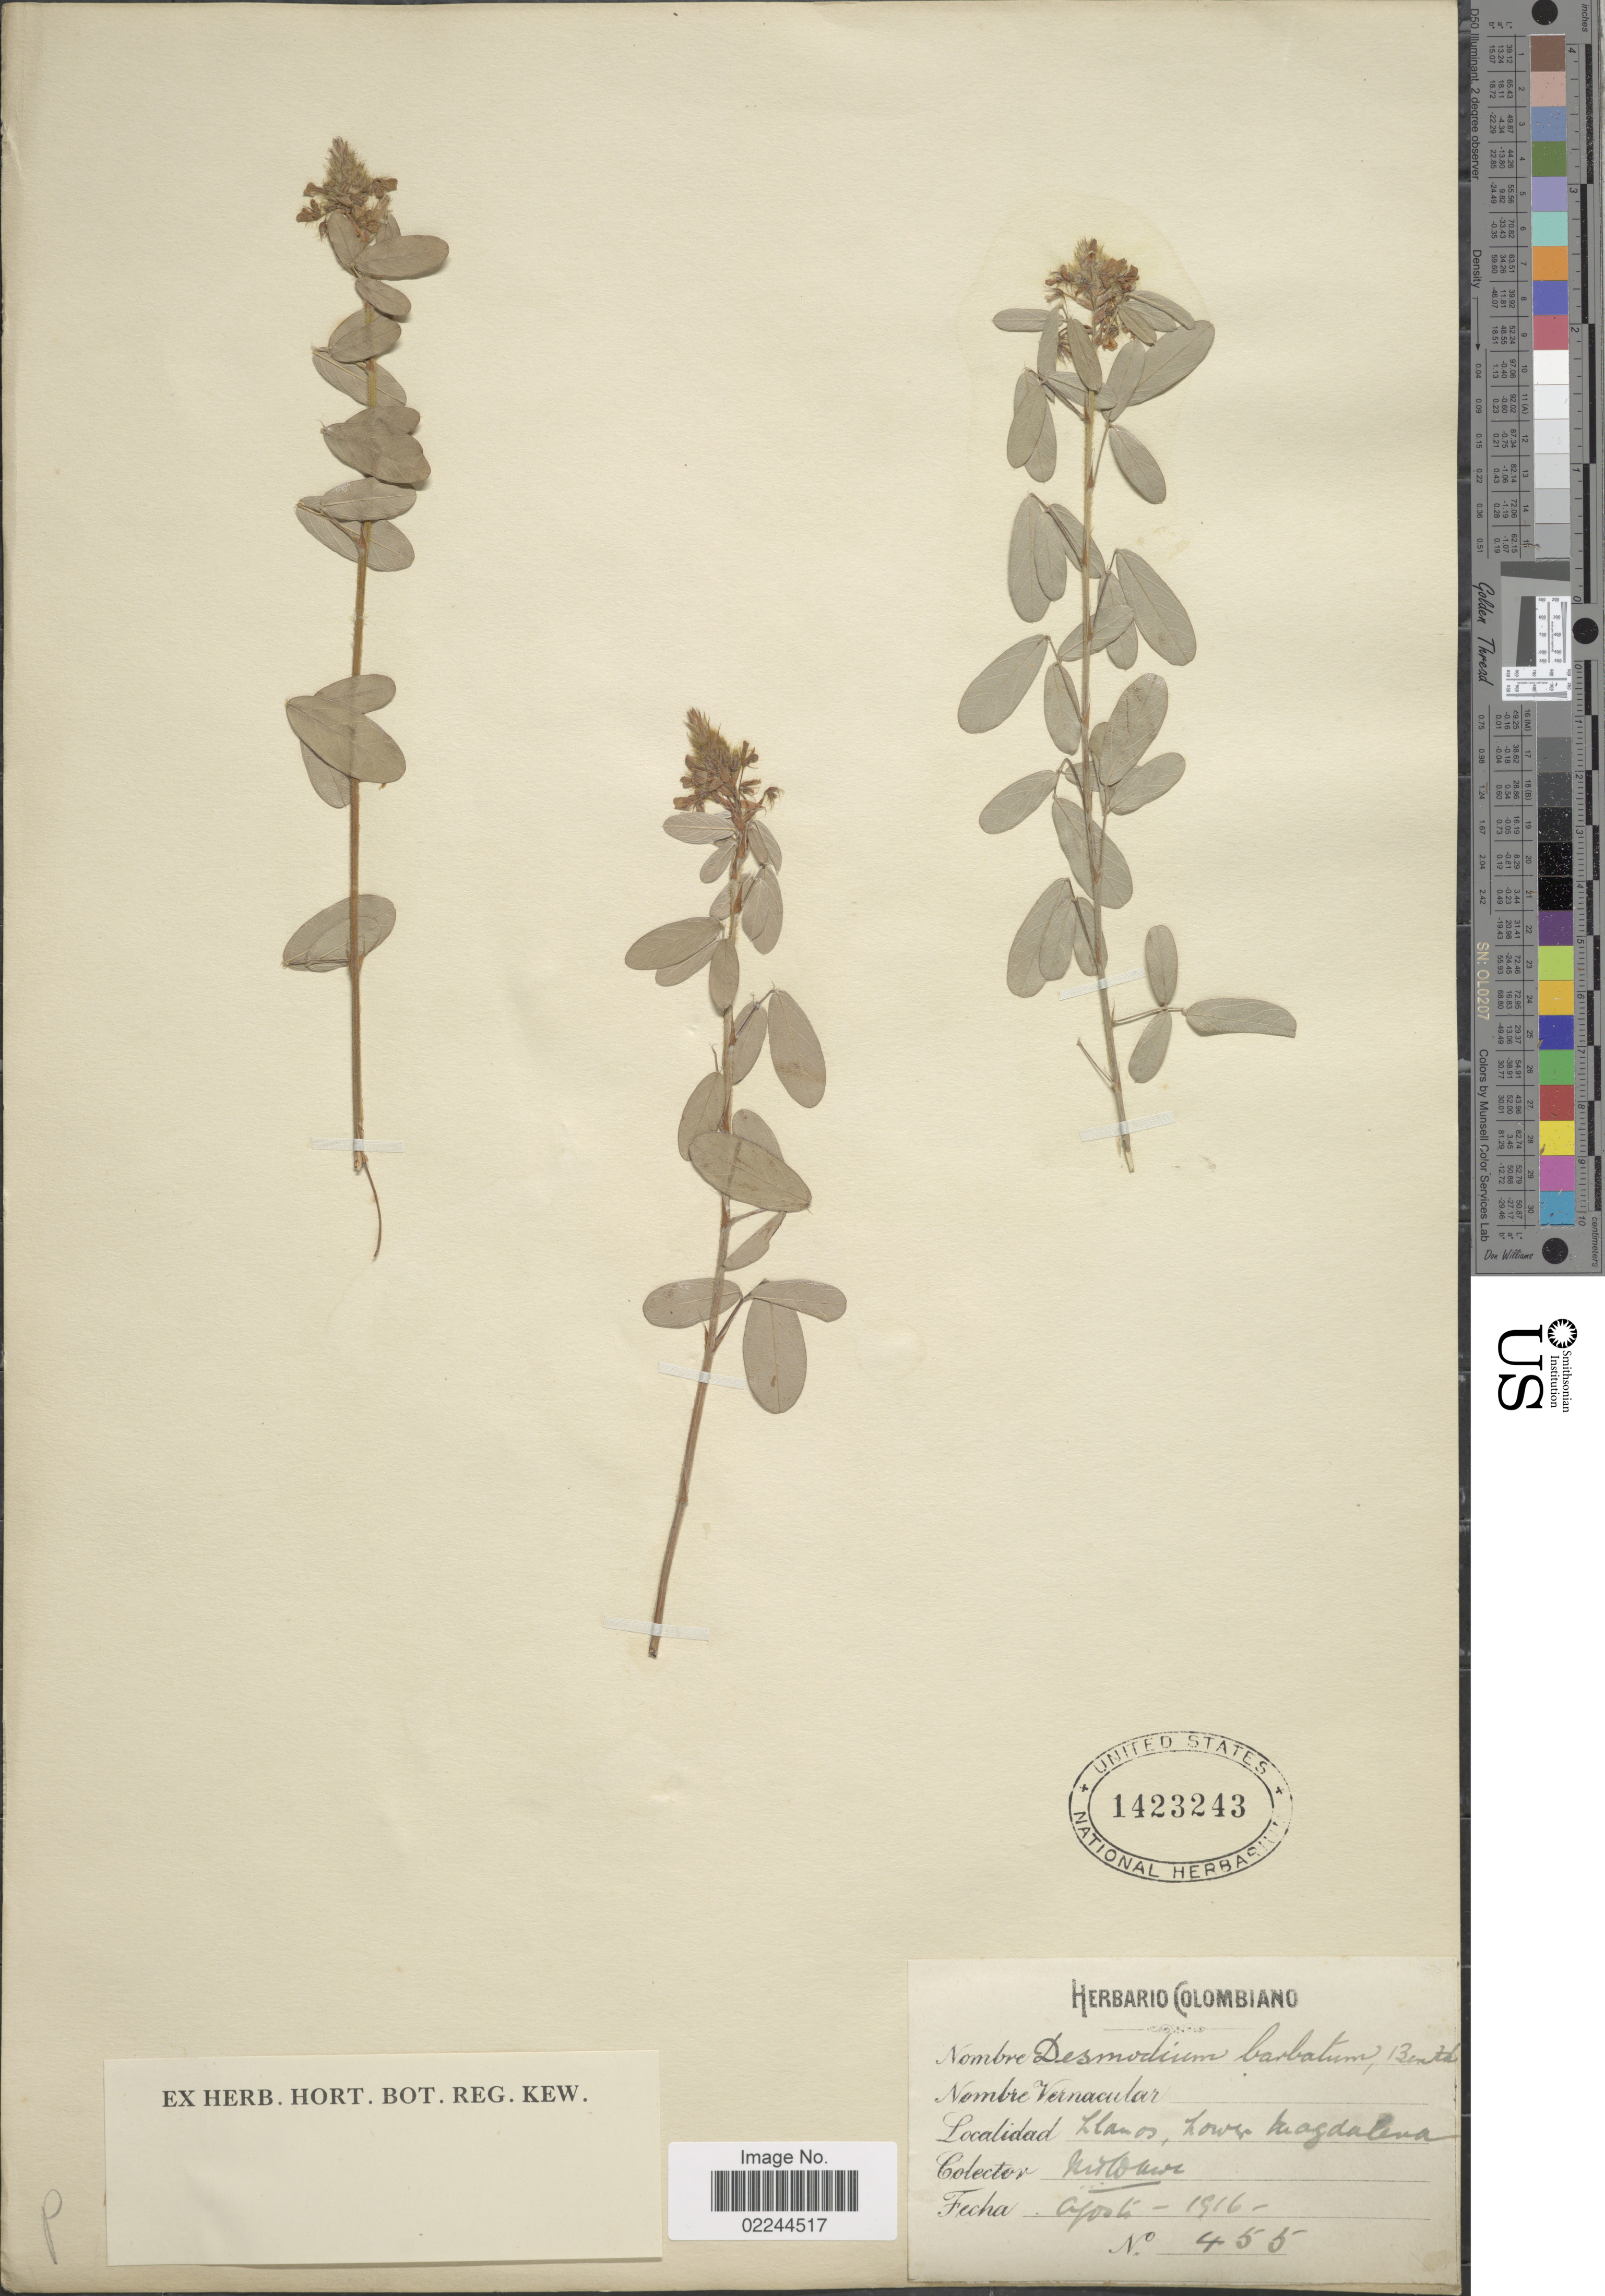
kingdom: Plantae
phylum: Tracheophyta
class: Magnoliopsida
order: Fabales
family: Fabaceae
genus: Grona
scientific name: Grona barbata var. barbata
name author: (L.) H. Ohashi & K. Ohashi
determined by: Strong, Mark T., (BOT), Smithsonian Institution - National Museum of Natural History (UNITED STATES)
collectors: M. T. Dawe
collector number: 455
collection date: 1916-08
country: Colombia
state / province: Magdalena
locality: Llanos, Lower Magdalena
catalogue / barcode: US 1423243